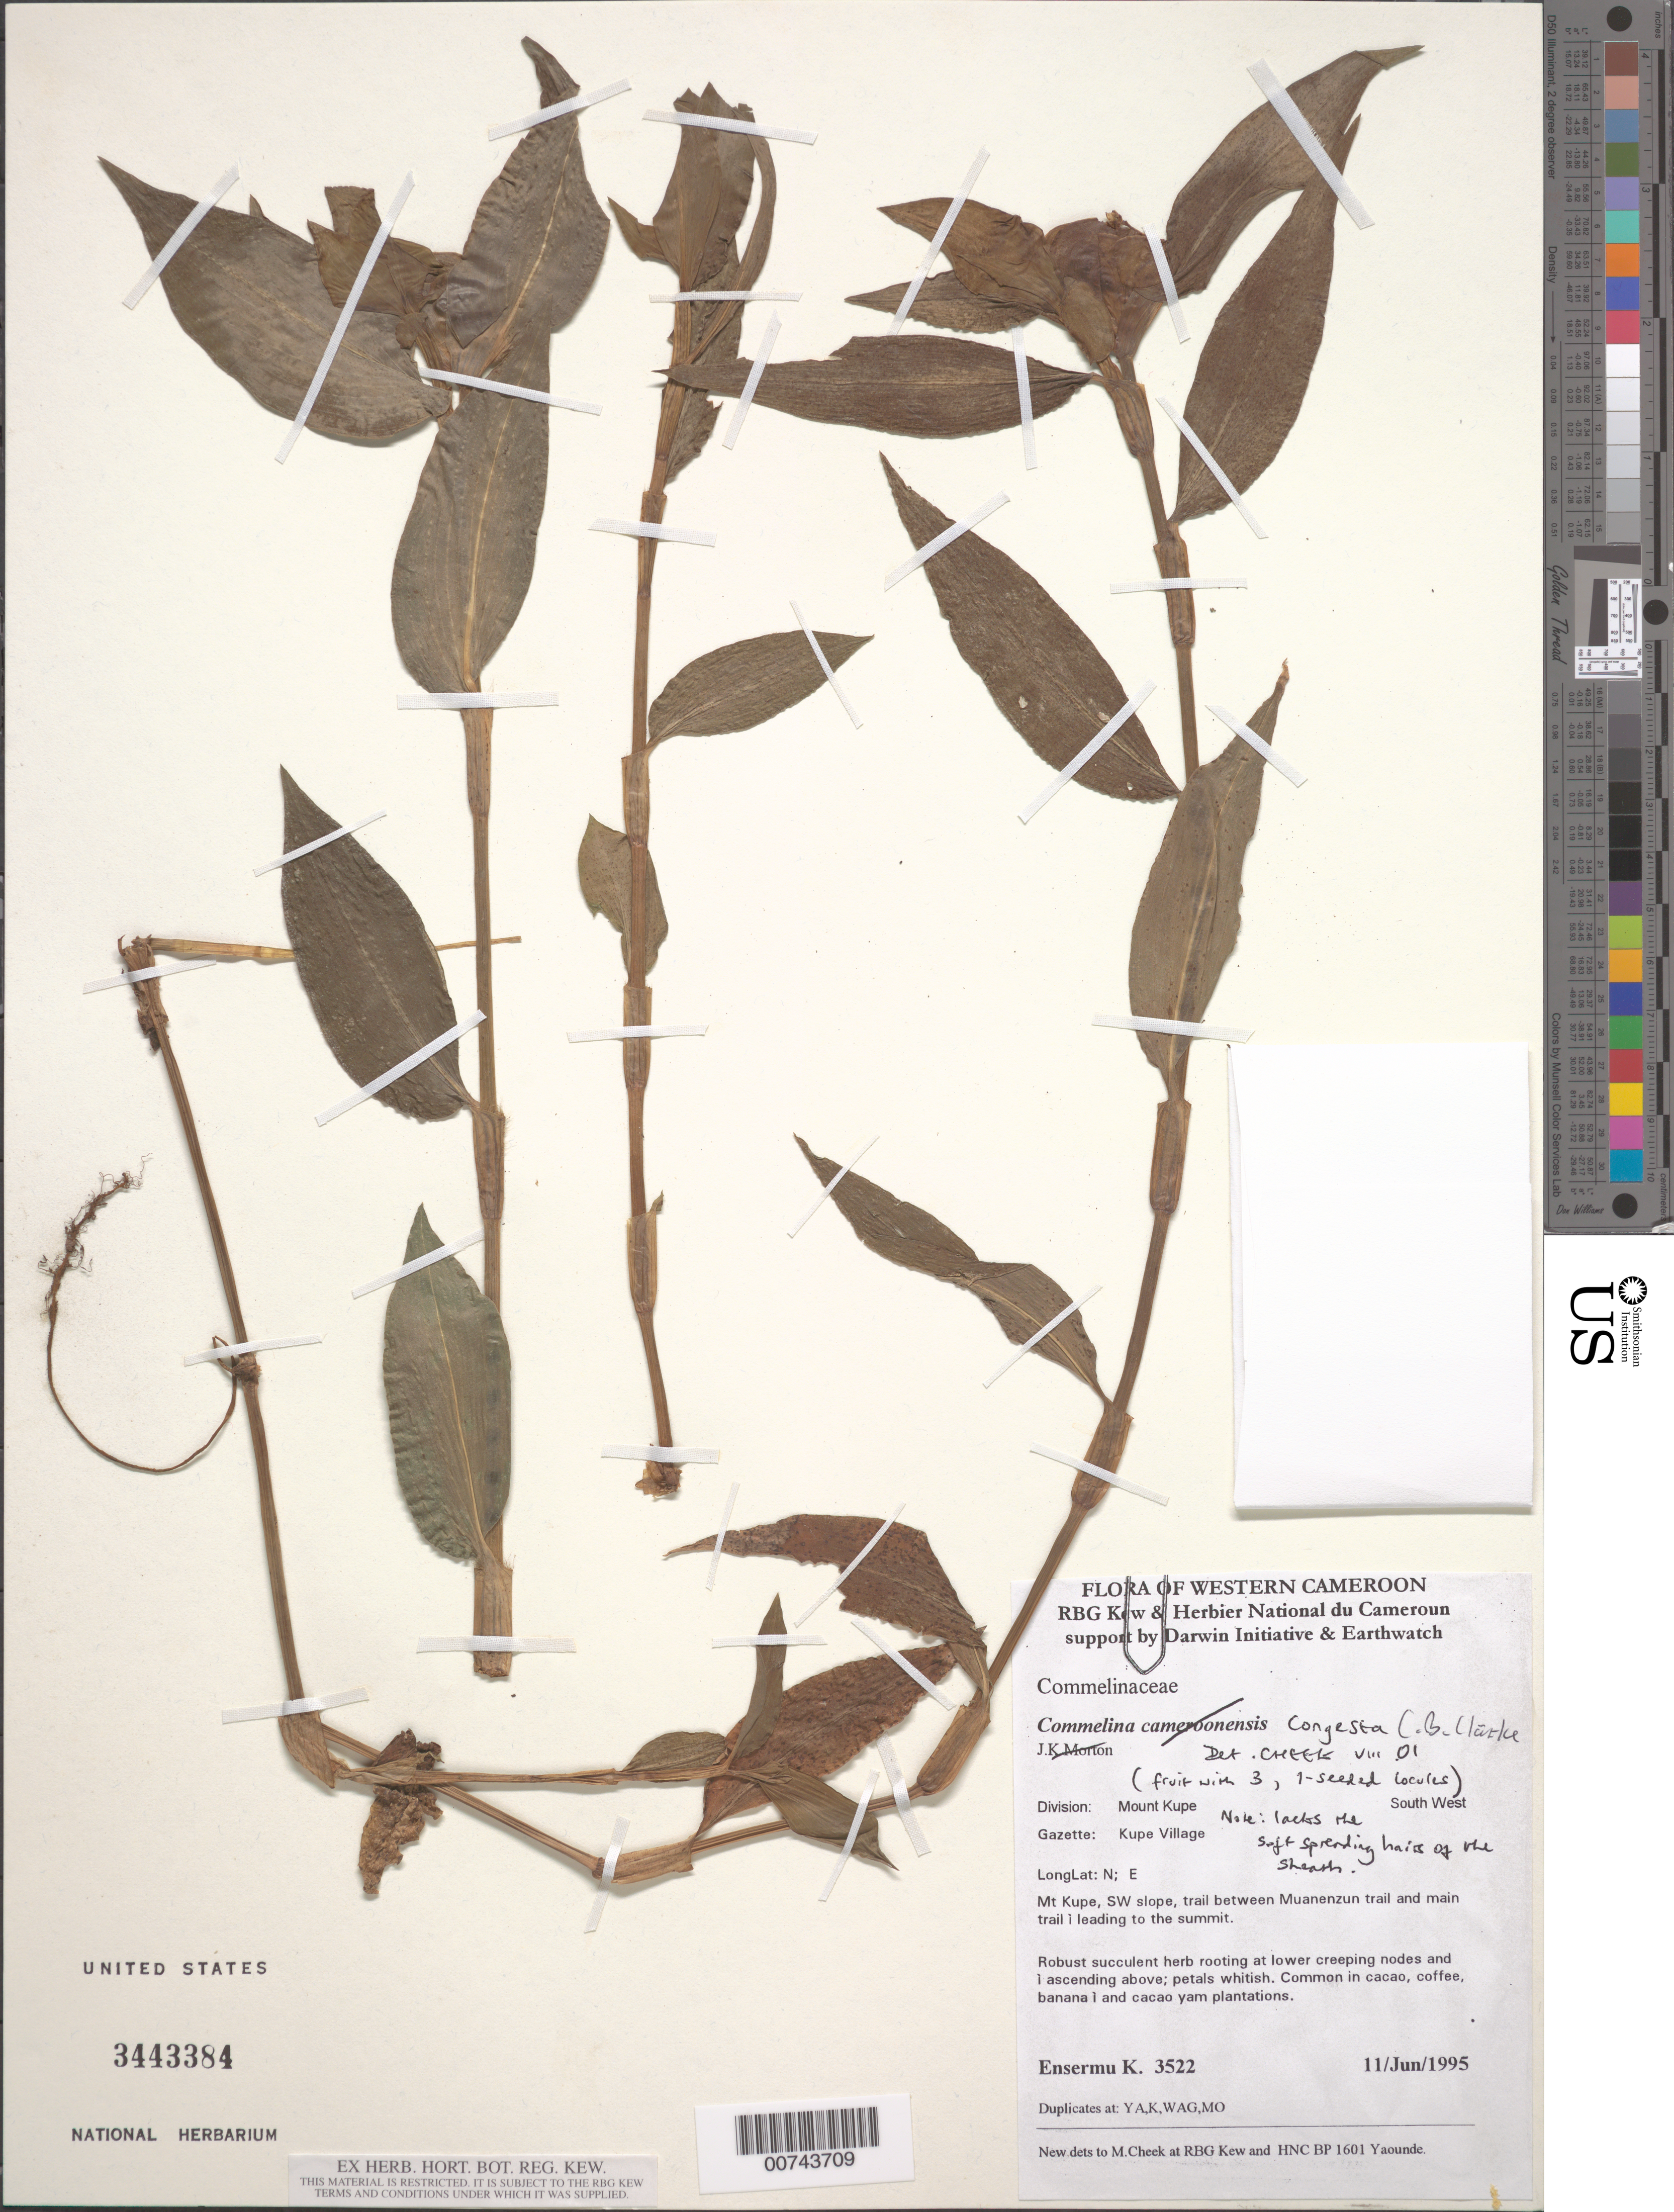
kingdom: Plantae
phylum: Tracheophyta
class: Liliopsida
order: Commelinales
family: Commelinaceae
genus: Commelina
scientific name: Commelina congesta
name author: C.B. Clarke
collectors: K. Ensermu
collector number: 3522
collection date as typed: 11 Jun 1995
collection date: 1995-06-11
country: Cameroon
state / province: Sud-Ouest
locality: Mount Kupe, Kupe Village, SW slope, between Muanenzun and main trail to summit.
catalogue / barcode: US 3443384